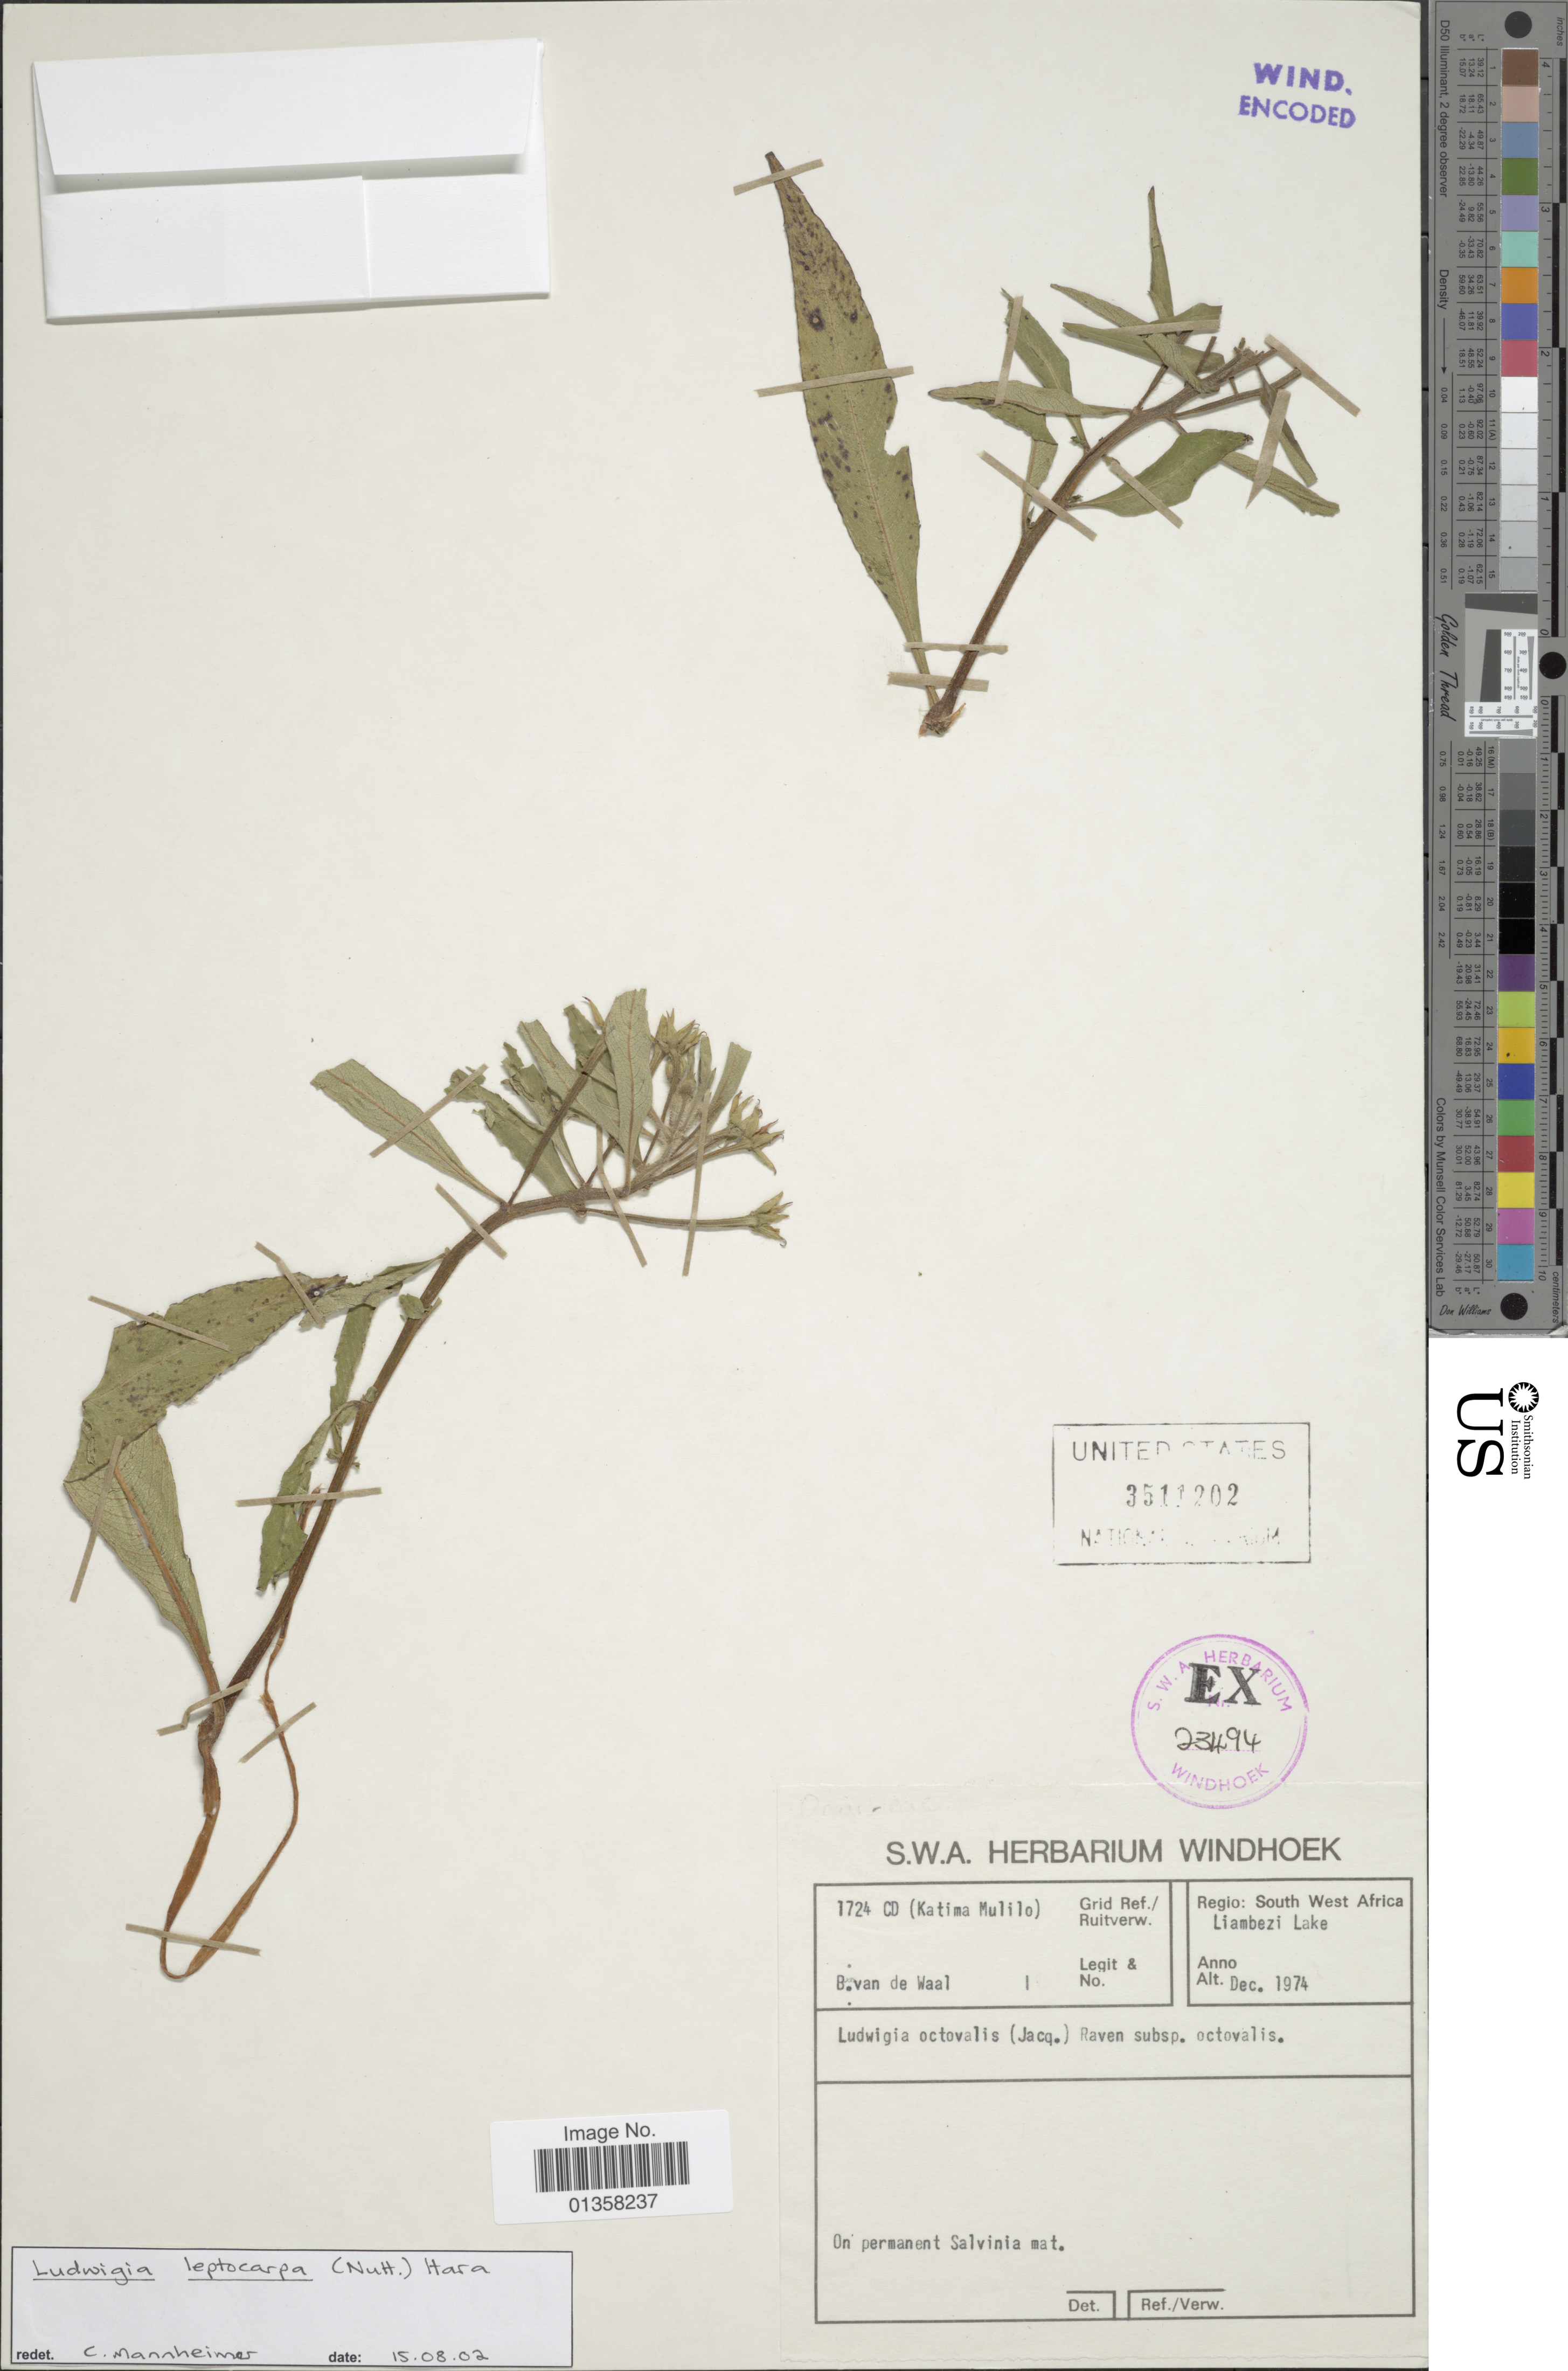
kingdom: Plantae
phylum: Tracheophyta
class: Magnoliopsida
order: Myrtales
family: Onagraceae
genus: Ludwigia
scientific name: Ludwigia leptocarpa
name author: (Nutt.) H. Hara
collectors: B. van de Waal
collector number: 1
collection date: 1974-12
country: South Africa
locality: South West Africa, Liambezi Lake. On permanent Salvinia mat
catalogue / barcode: US 3511202